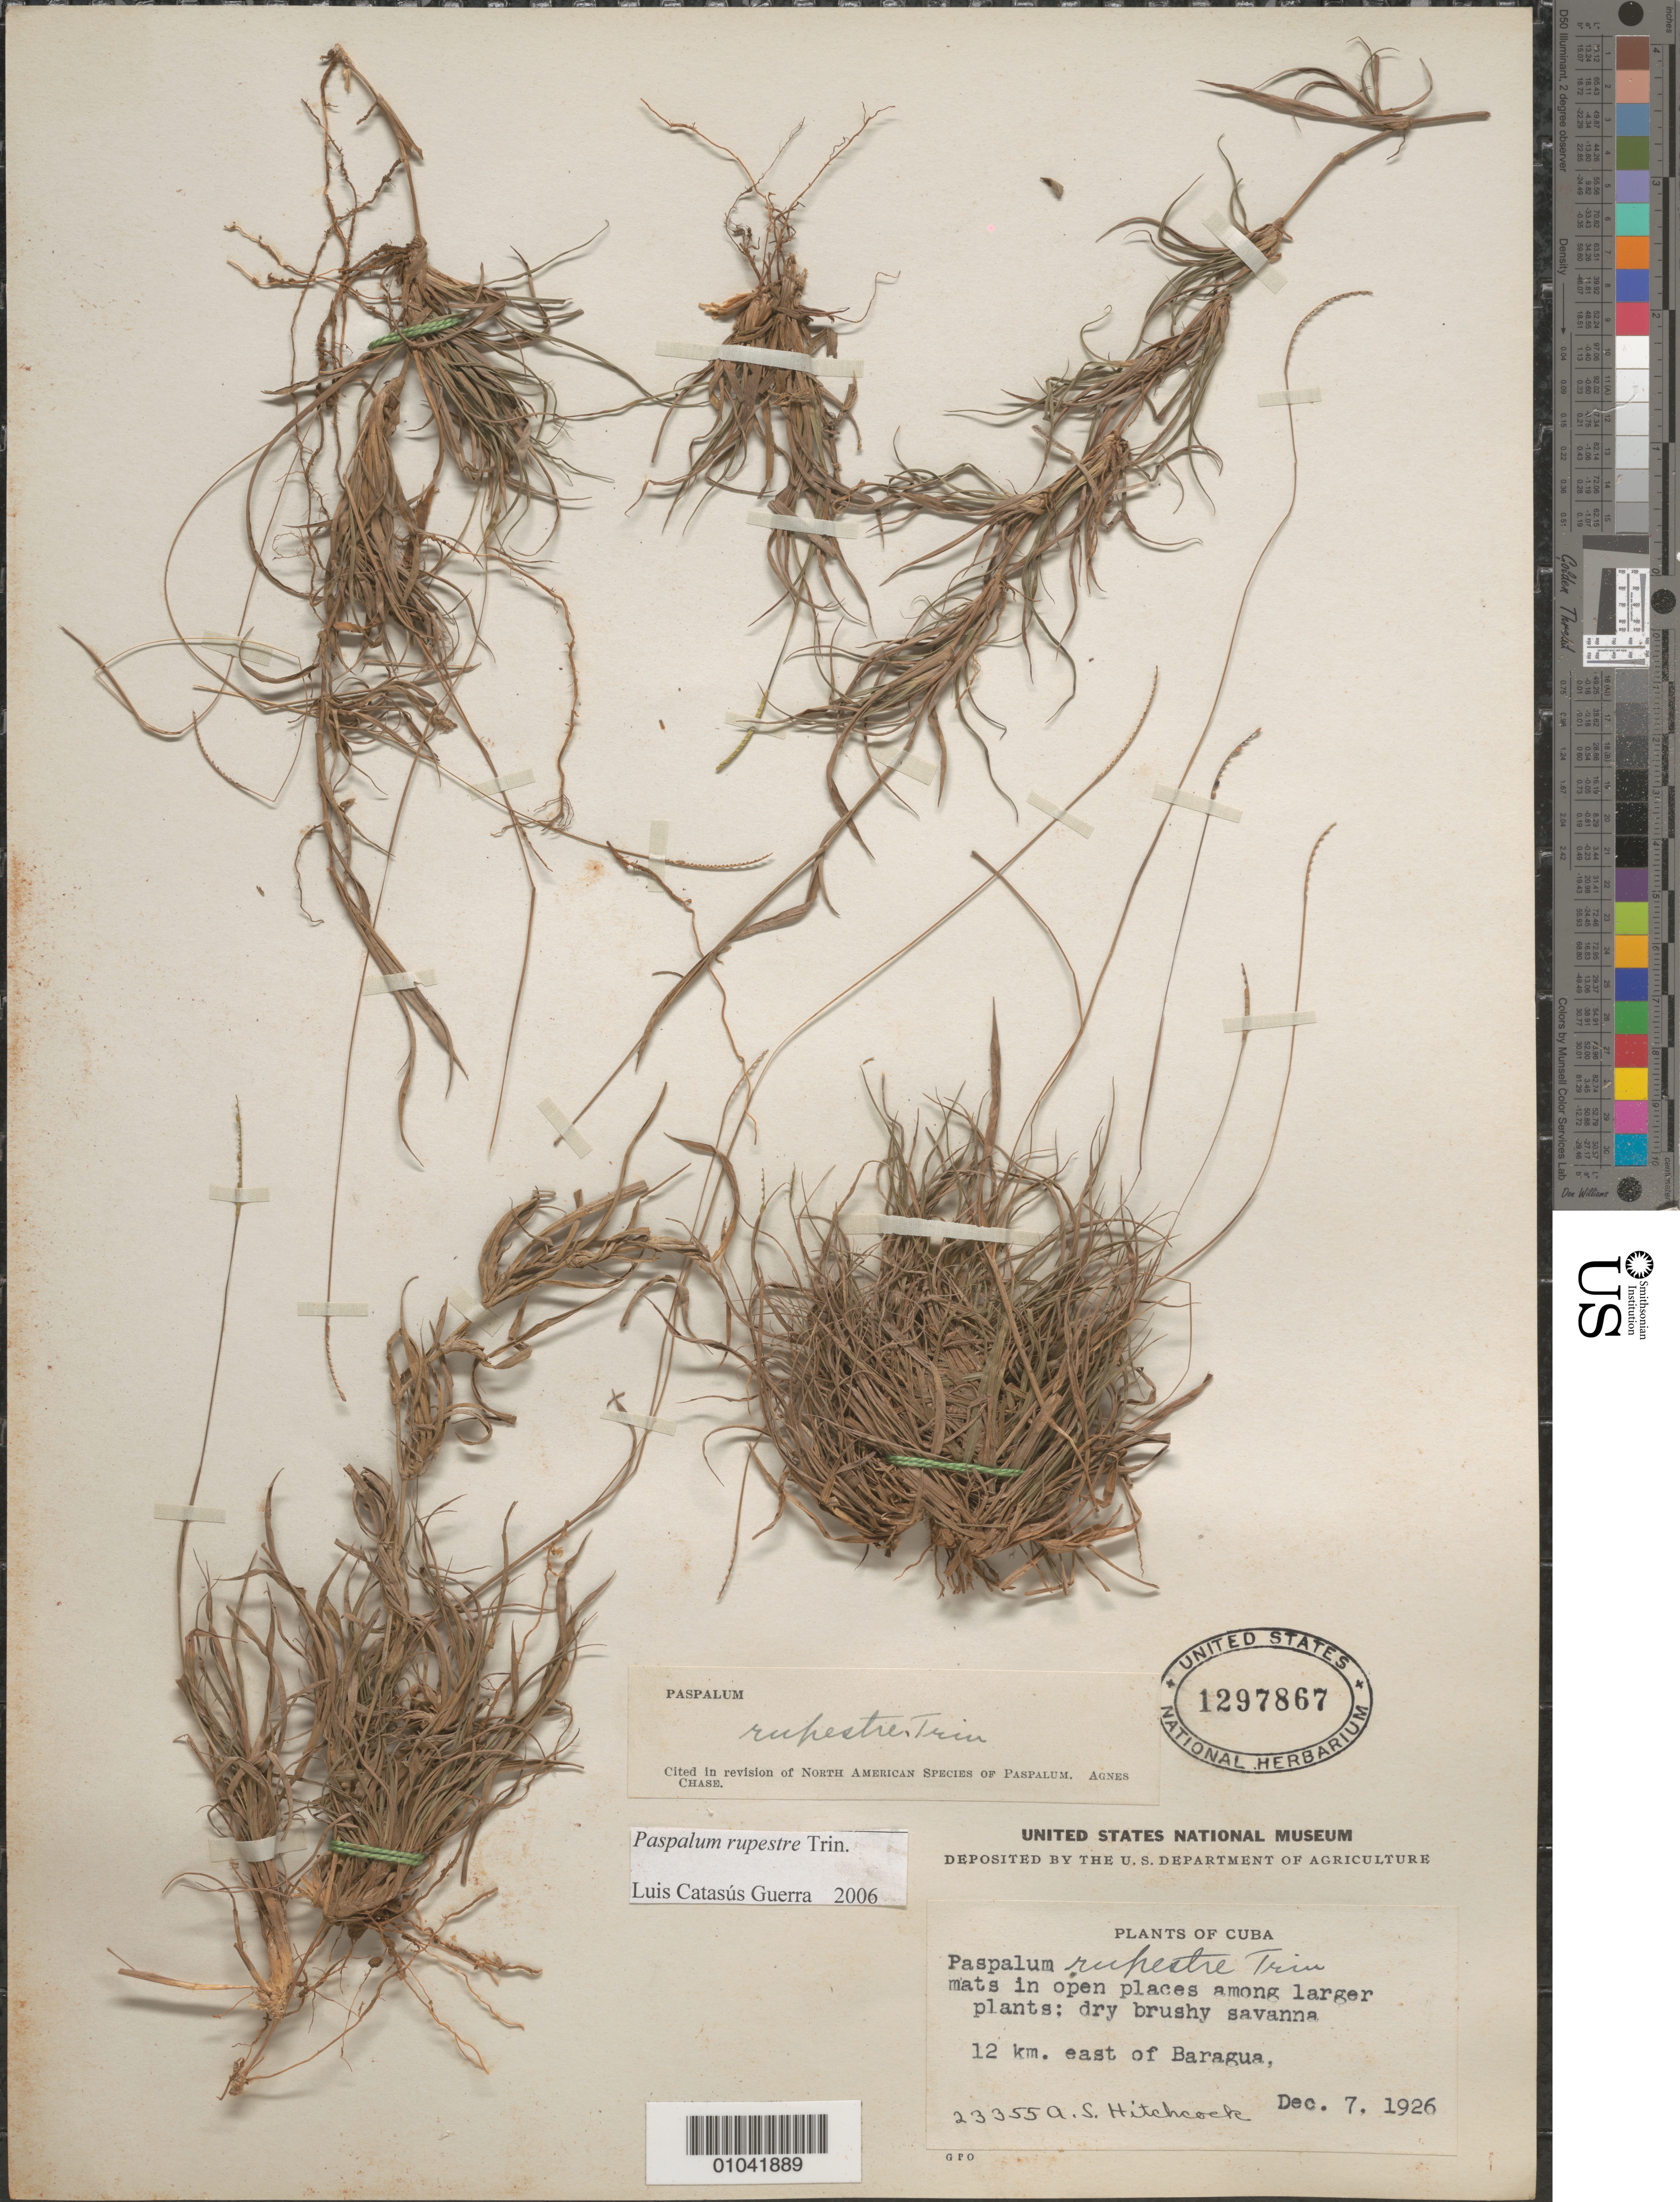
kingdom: Plantae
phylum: Tracheophyta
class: Liliopsida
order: Poales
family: Poaceae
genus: Paspalum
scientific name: Paspalum rupestre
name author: Trin.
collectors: A. S. Hitchcock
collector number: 23355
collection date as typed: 07 Dec 1926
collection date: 1926-12-07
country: Cuba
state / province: Camagüey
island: Cuba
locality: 12 km E of Baragua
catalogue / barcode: US 1297867